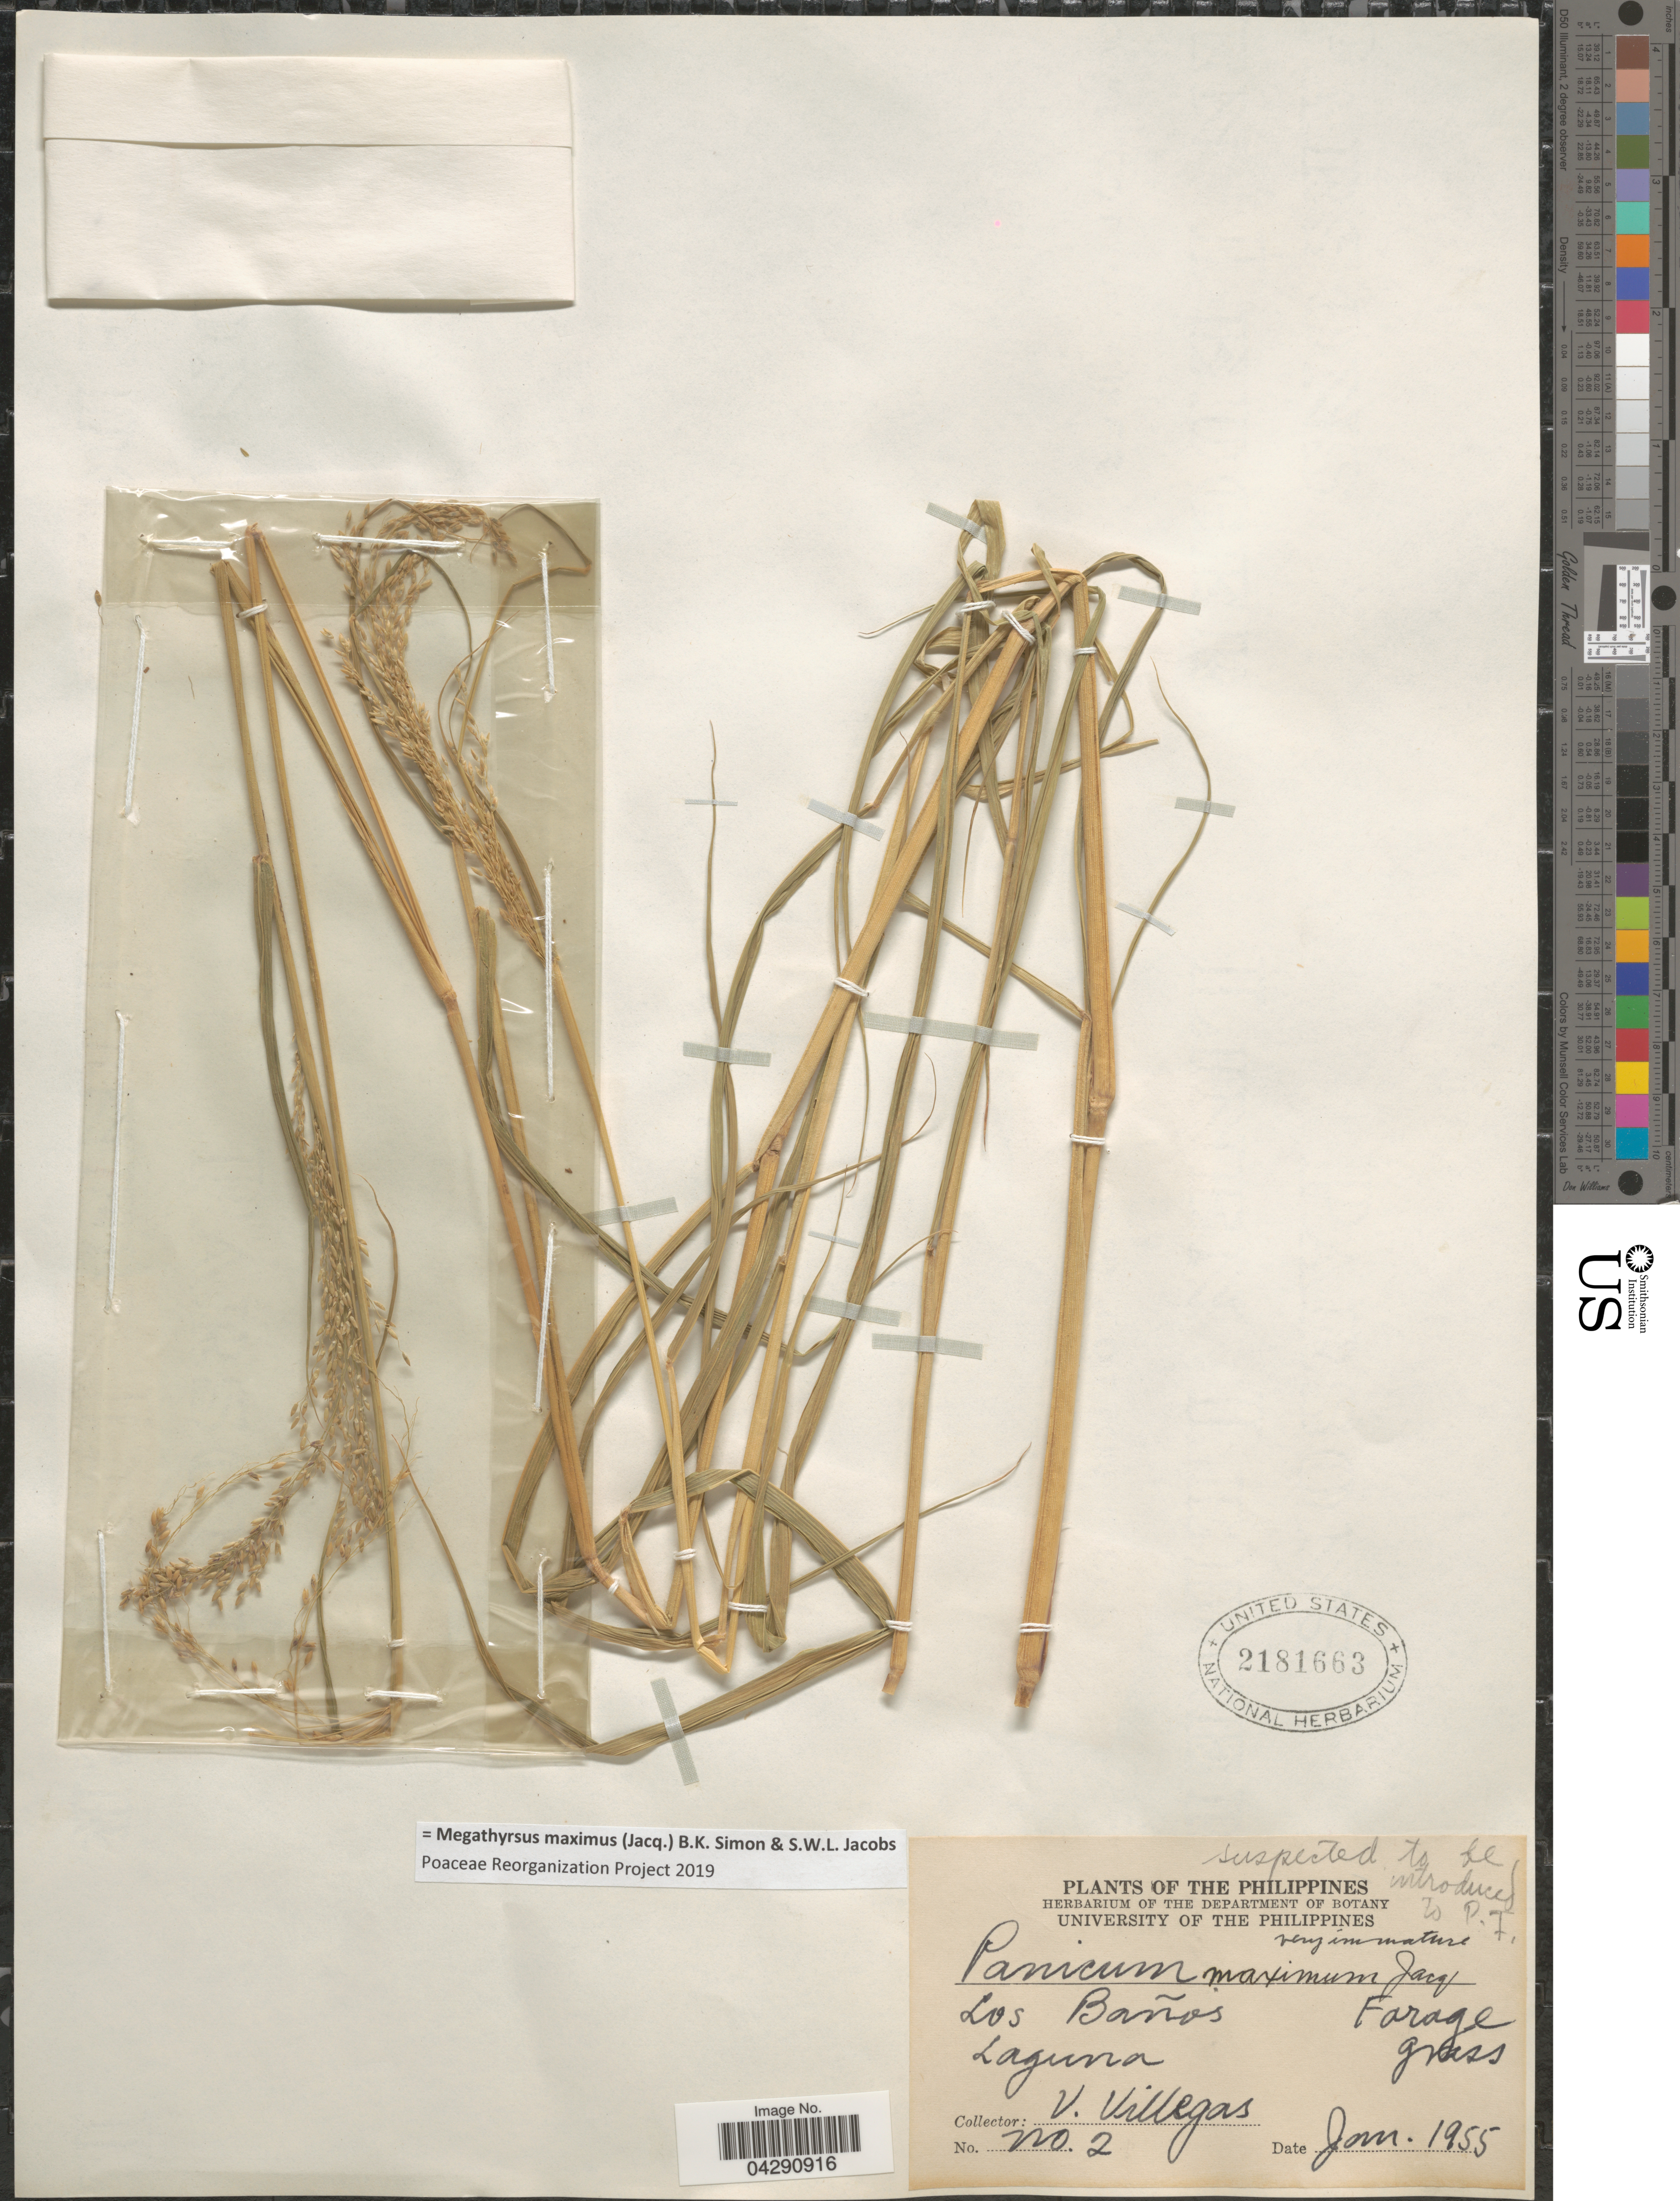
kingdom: Plantae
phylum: Tracheophyta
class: Liliopsida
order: Poales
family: Poaceae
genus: Megathyrsus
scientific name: Megathyrsus maximus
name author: (Jacq.) B.K. Simon & S.W.L. Jacobs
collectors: V. Villegas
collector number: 2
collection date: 1955-01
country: Philippines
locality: Los Baños. Laguna.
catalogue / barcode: US 2181663